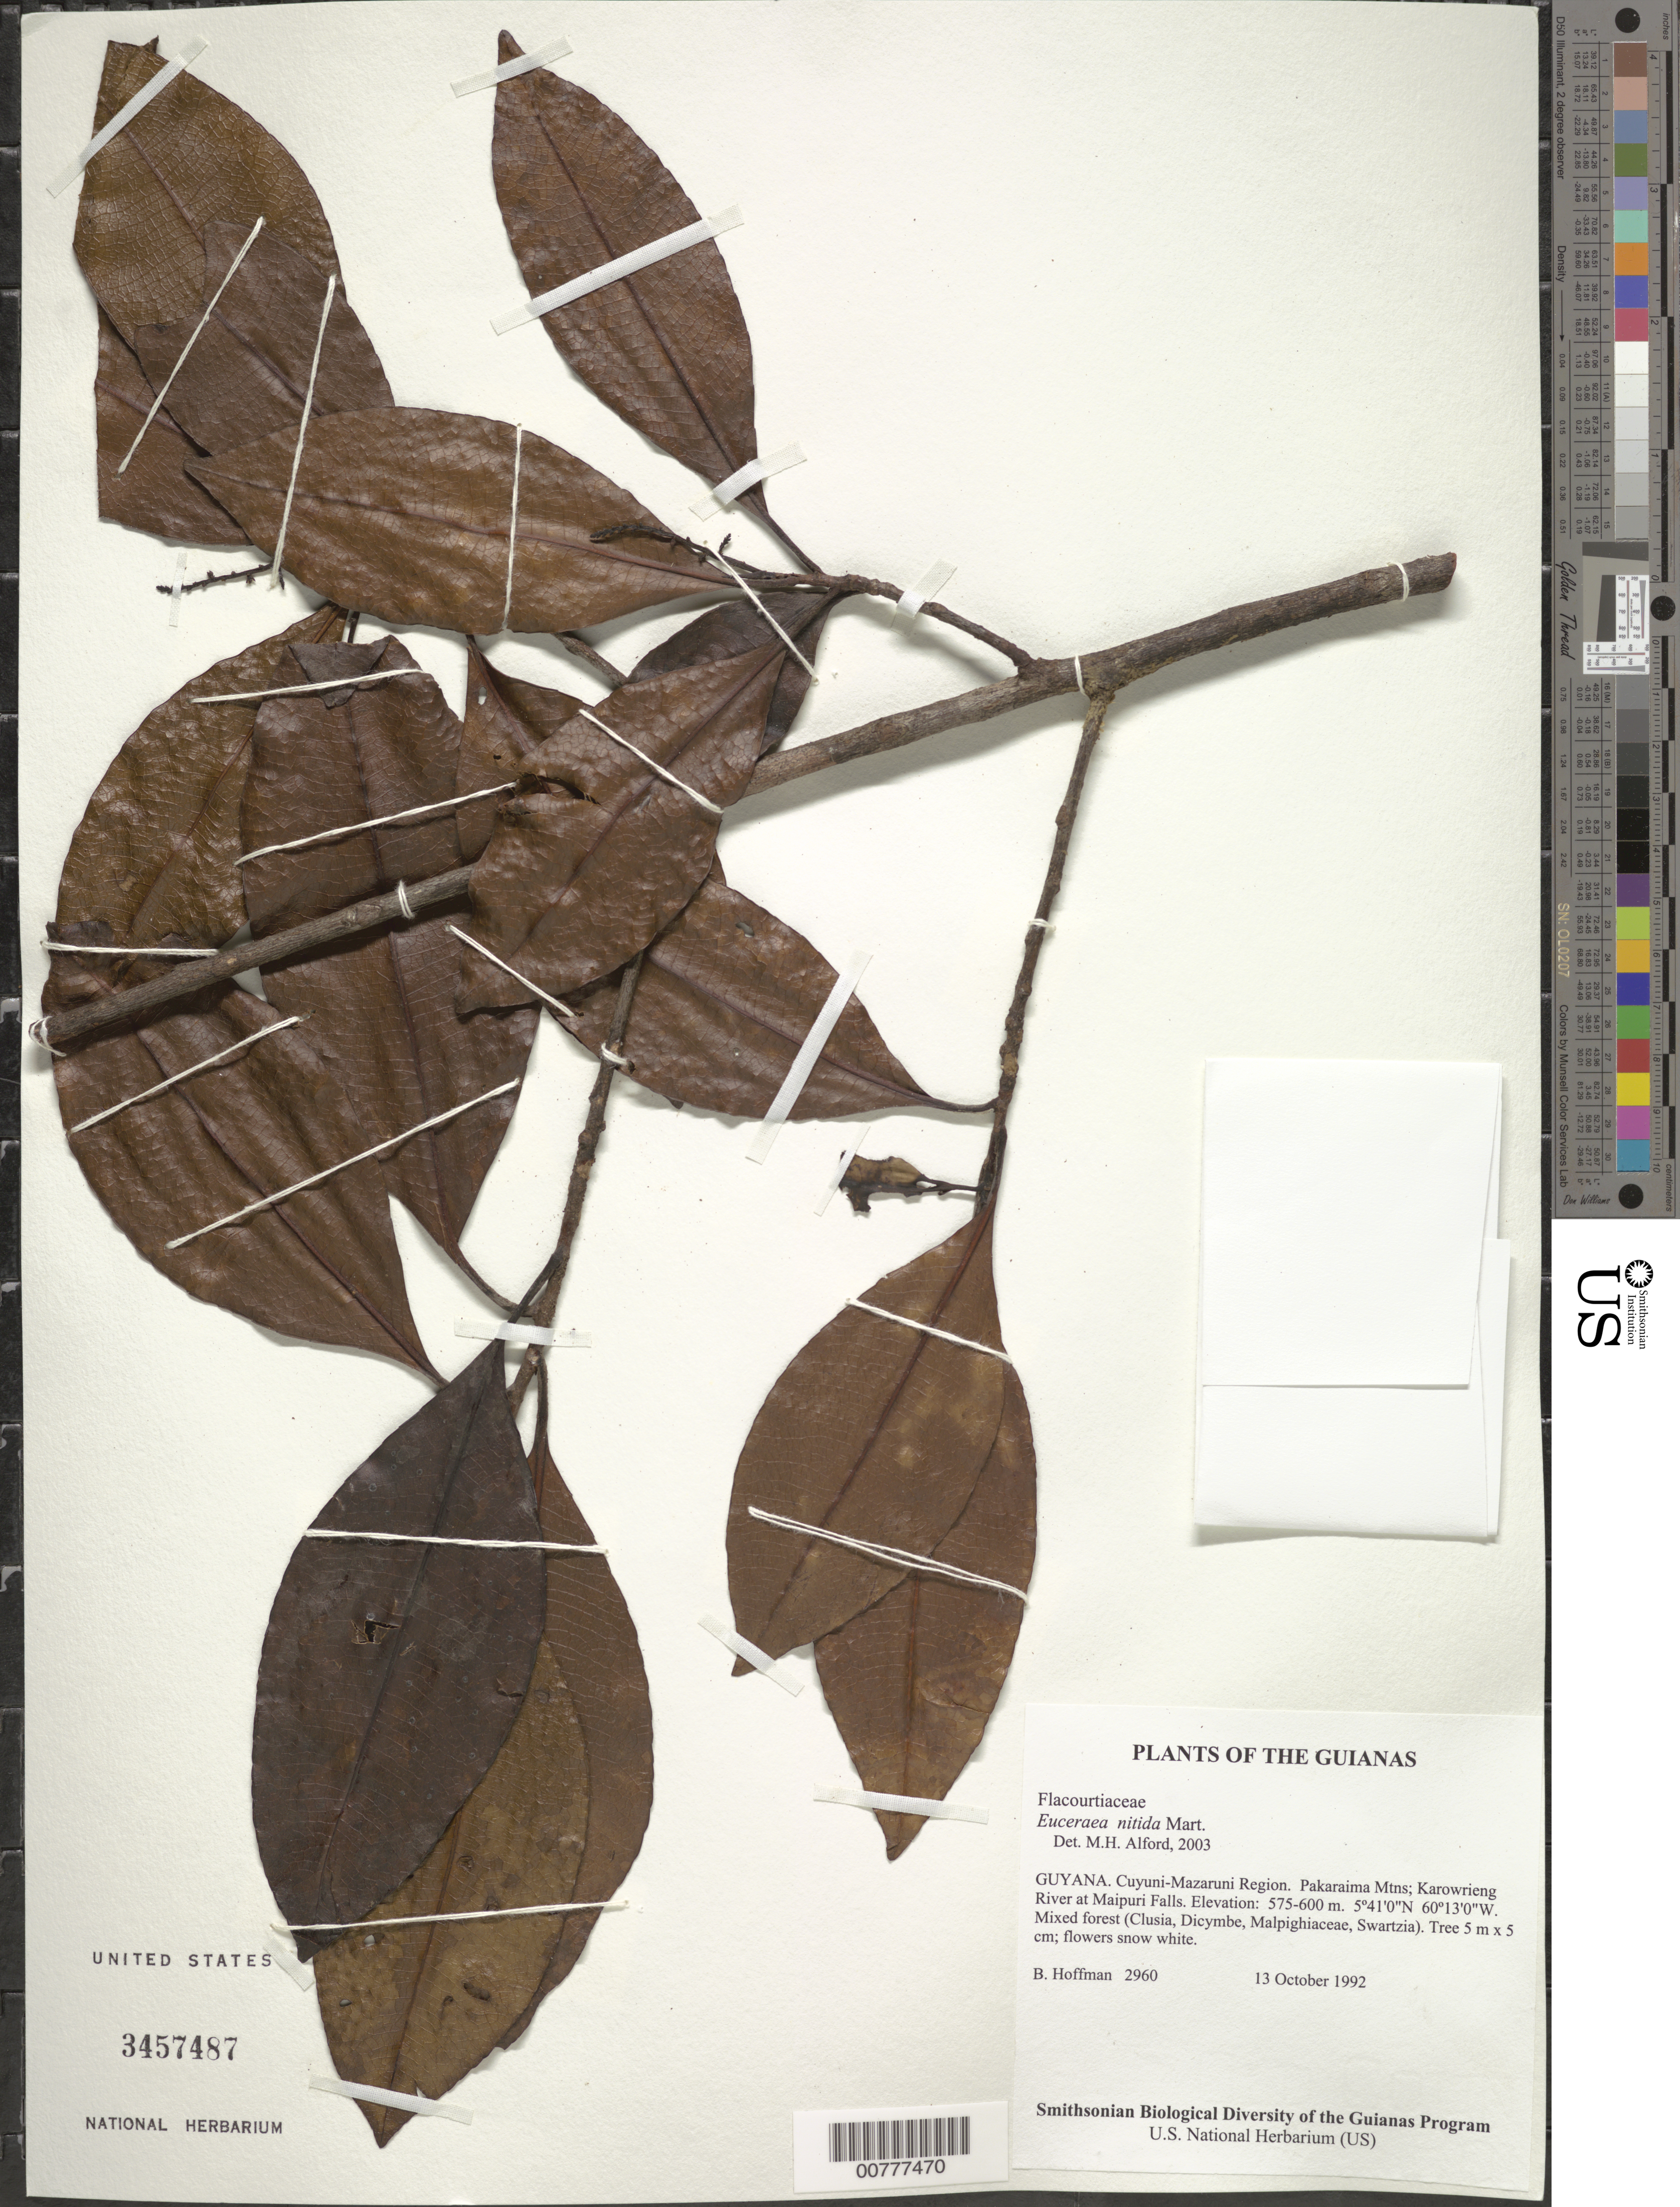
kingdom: Plantae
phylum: Tracheophyta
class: Magnoliopsida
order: Malpighiales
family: Salicaceae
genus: Casearia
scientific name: Casearia euceraea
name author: Mestier et al.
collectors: B. Hoffman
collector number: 2960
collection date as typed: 13 October 1992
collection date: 1992-10-13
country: Guyana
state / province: Cuyuni-Mazaruni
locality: Pakaraima Mountains; Karowrieng River, at Maipuri Falls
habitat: Mixed forest (Clusia, Dicymbe, Malpighiaceae, Swartzia)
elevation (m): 575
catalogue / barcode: US 3457487